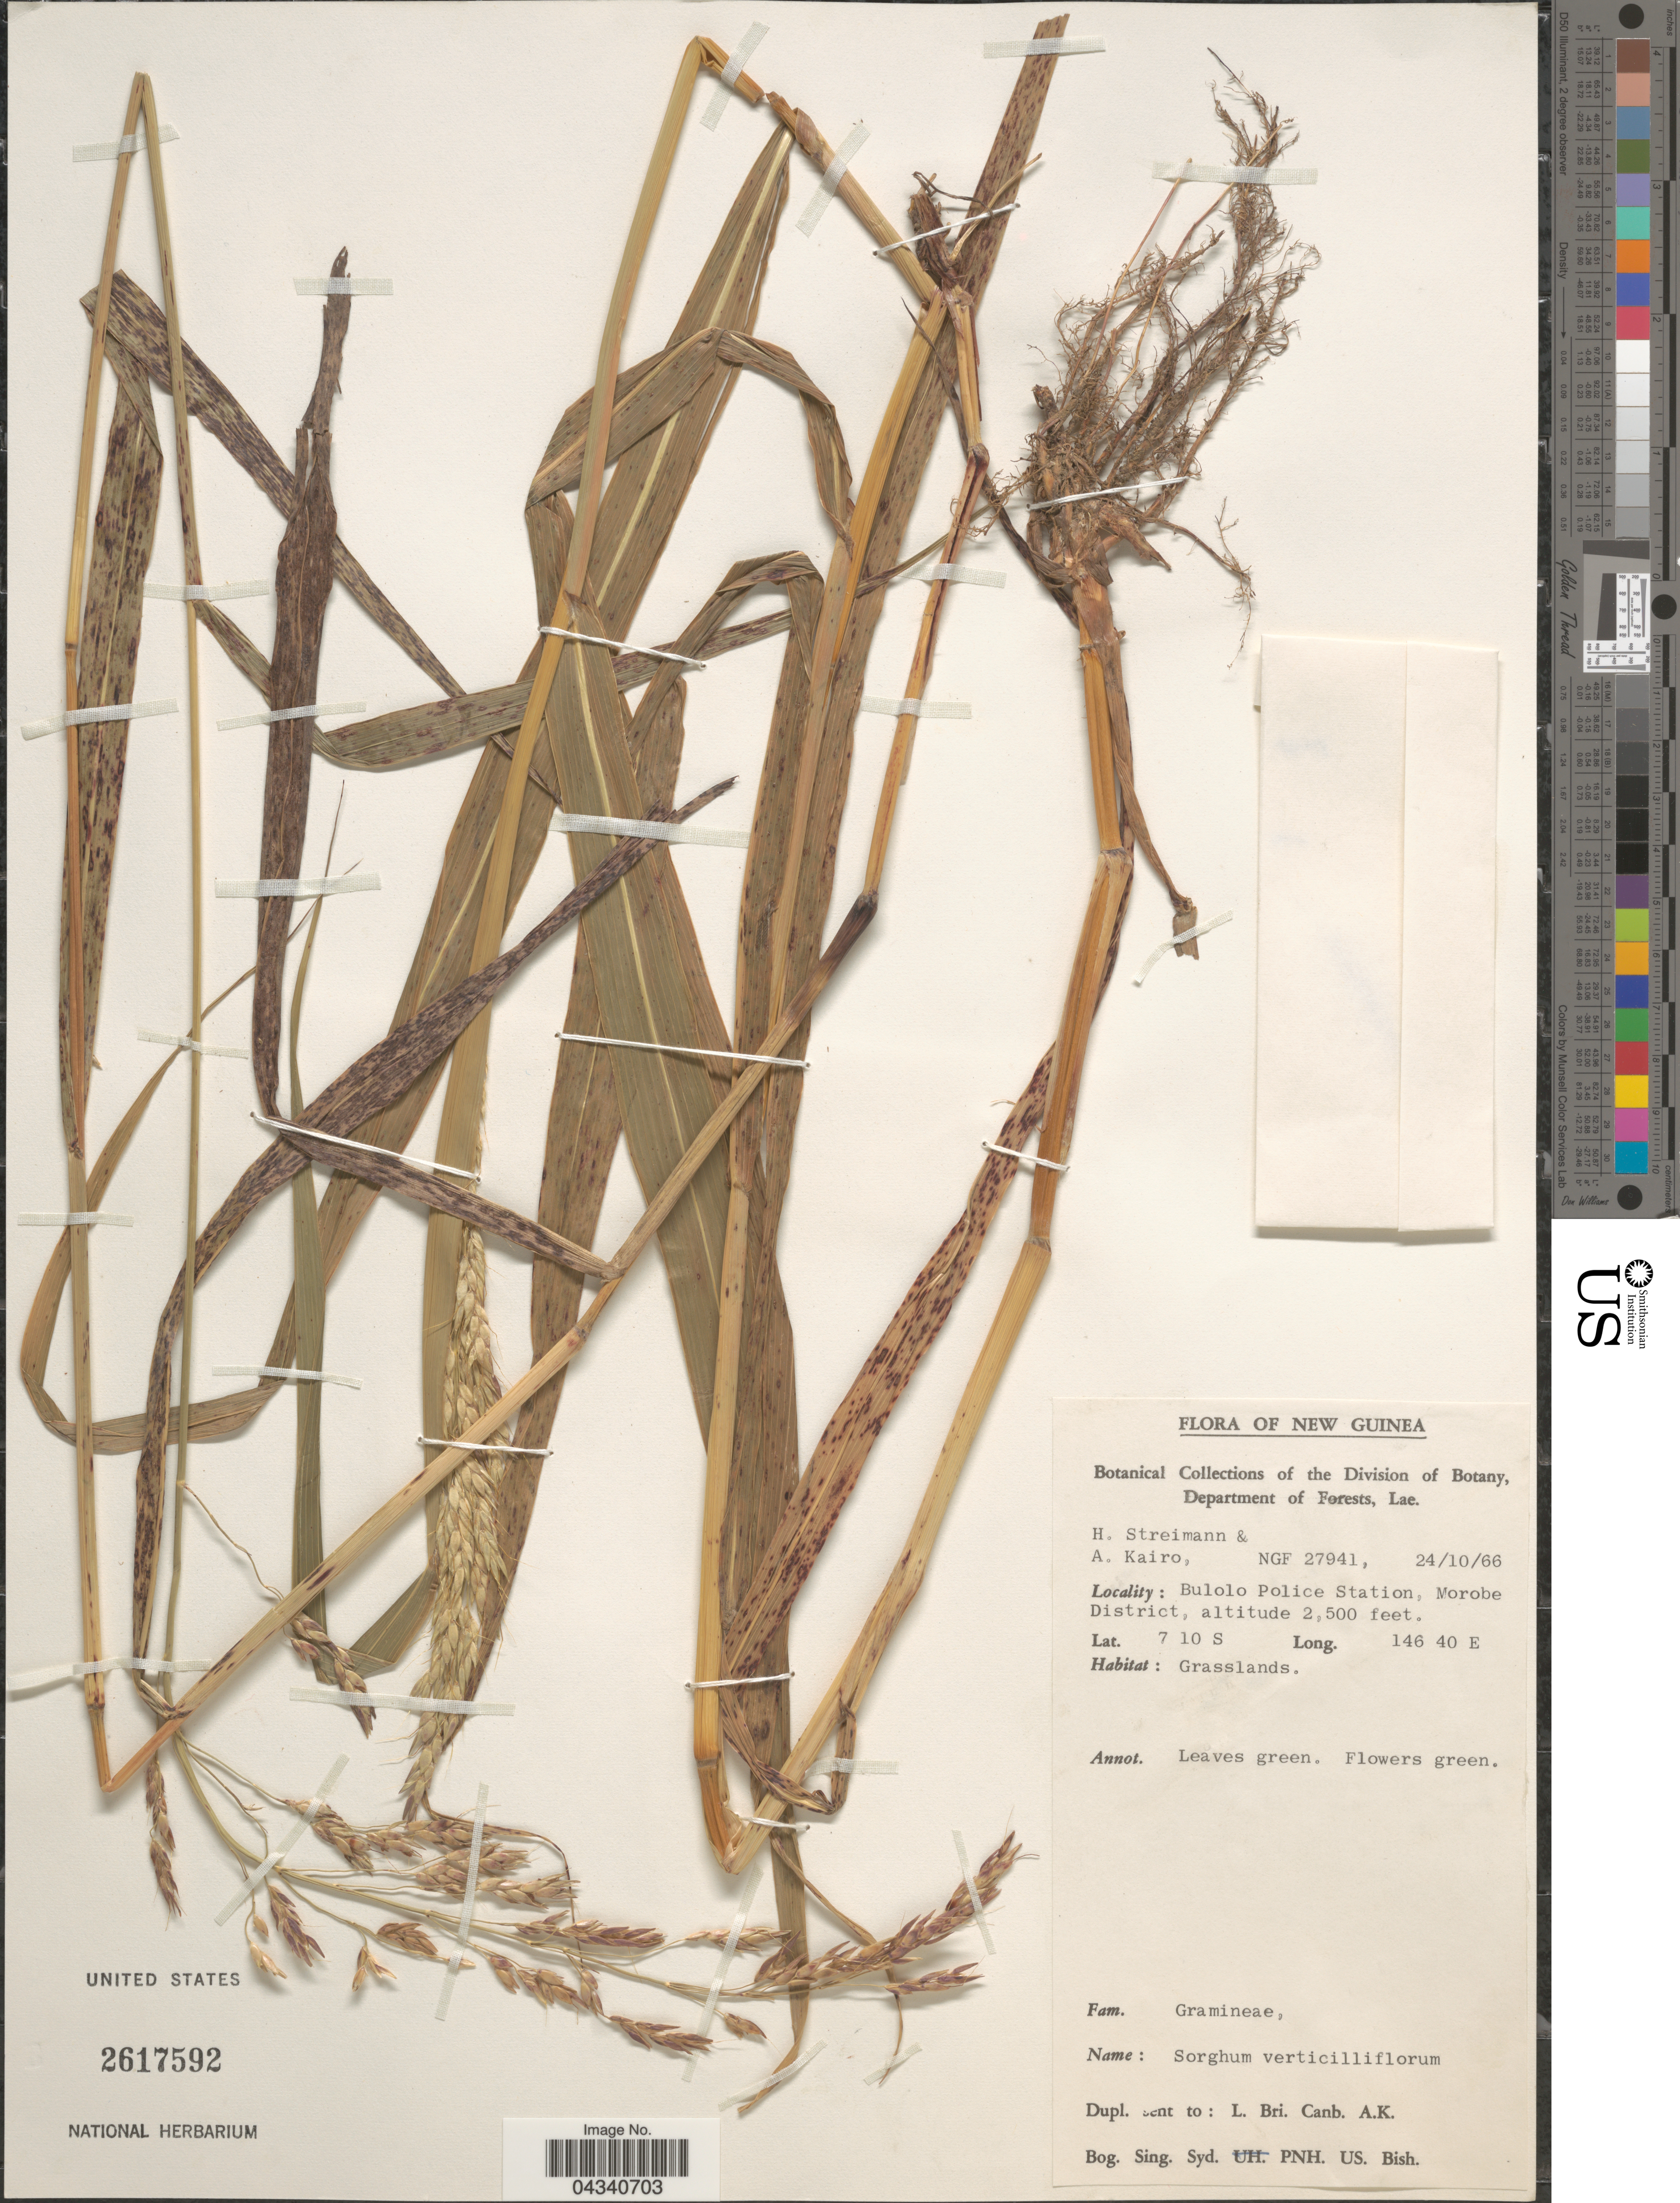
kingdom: Plantae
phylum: Tracheophyta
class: Liliopsida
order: Poales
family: Poaceae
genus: Sorghum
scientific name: Sorghum arundinaceum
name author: (Desv.) Stapf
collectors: H. Streimann & A. Kairo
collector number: NGF27941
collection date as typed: Transcribed d/m/y: 24/10/66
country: Papua New Guinea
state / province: Morobe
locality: New Guinea. Bulolo Police Station, Morobe District.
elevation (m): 762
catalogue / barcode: US 2617592